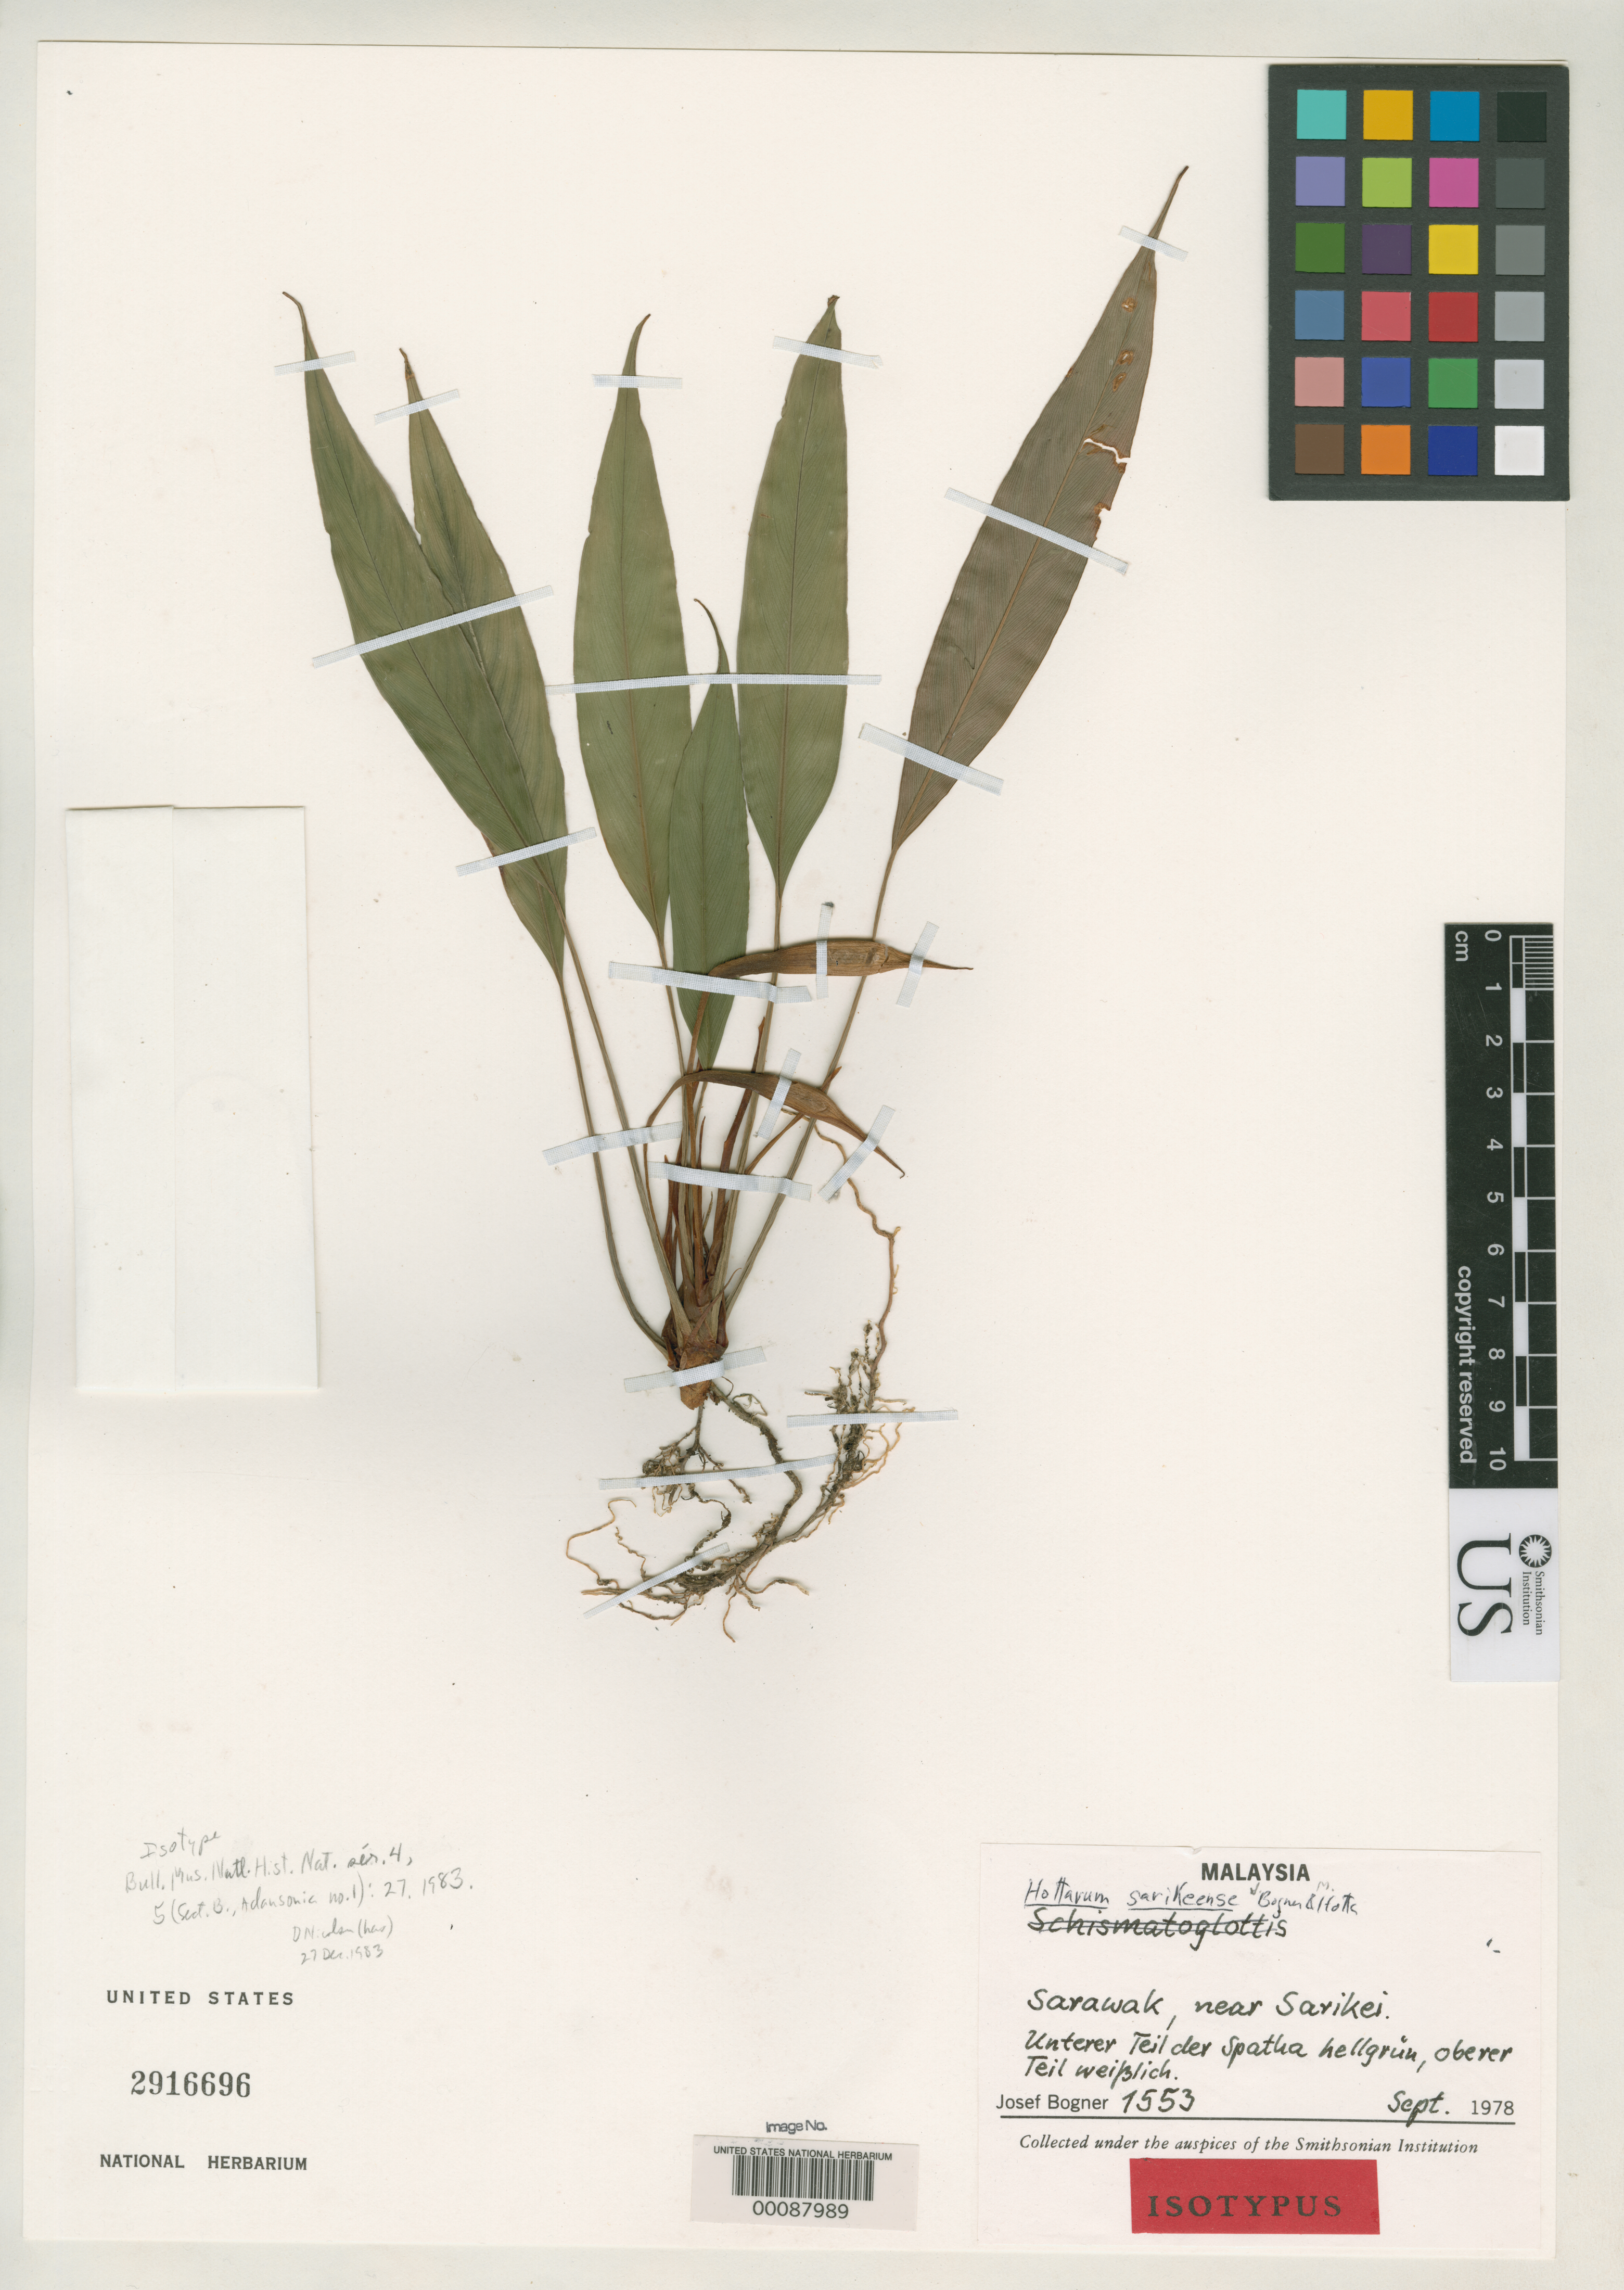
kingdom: Plantae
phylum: Tracheophyta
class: Liliopsida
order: Alismatales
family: Araceae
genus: Hottarum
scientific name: Hottarum sarikense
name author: Bogner & Hotta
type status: Isotype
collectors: J. Bogner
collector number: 1553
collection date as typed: Sep 1978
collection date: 1978-09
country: Malaysia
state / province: Sarawak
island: Borneo Island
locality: Near Sarikei.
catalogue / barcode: US 2916696